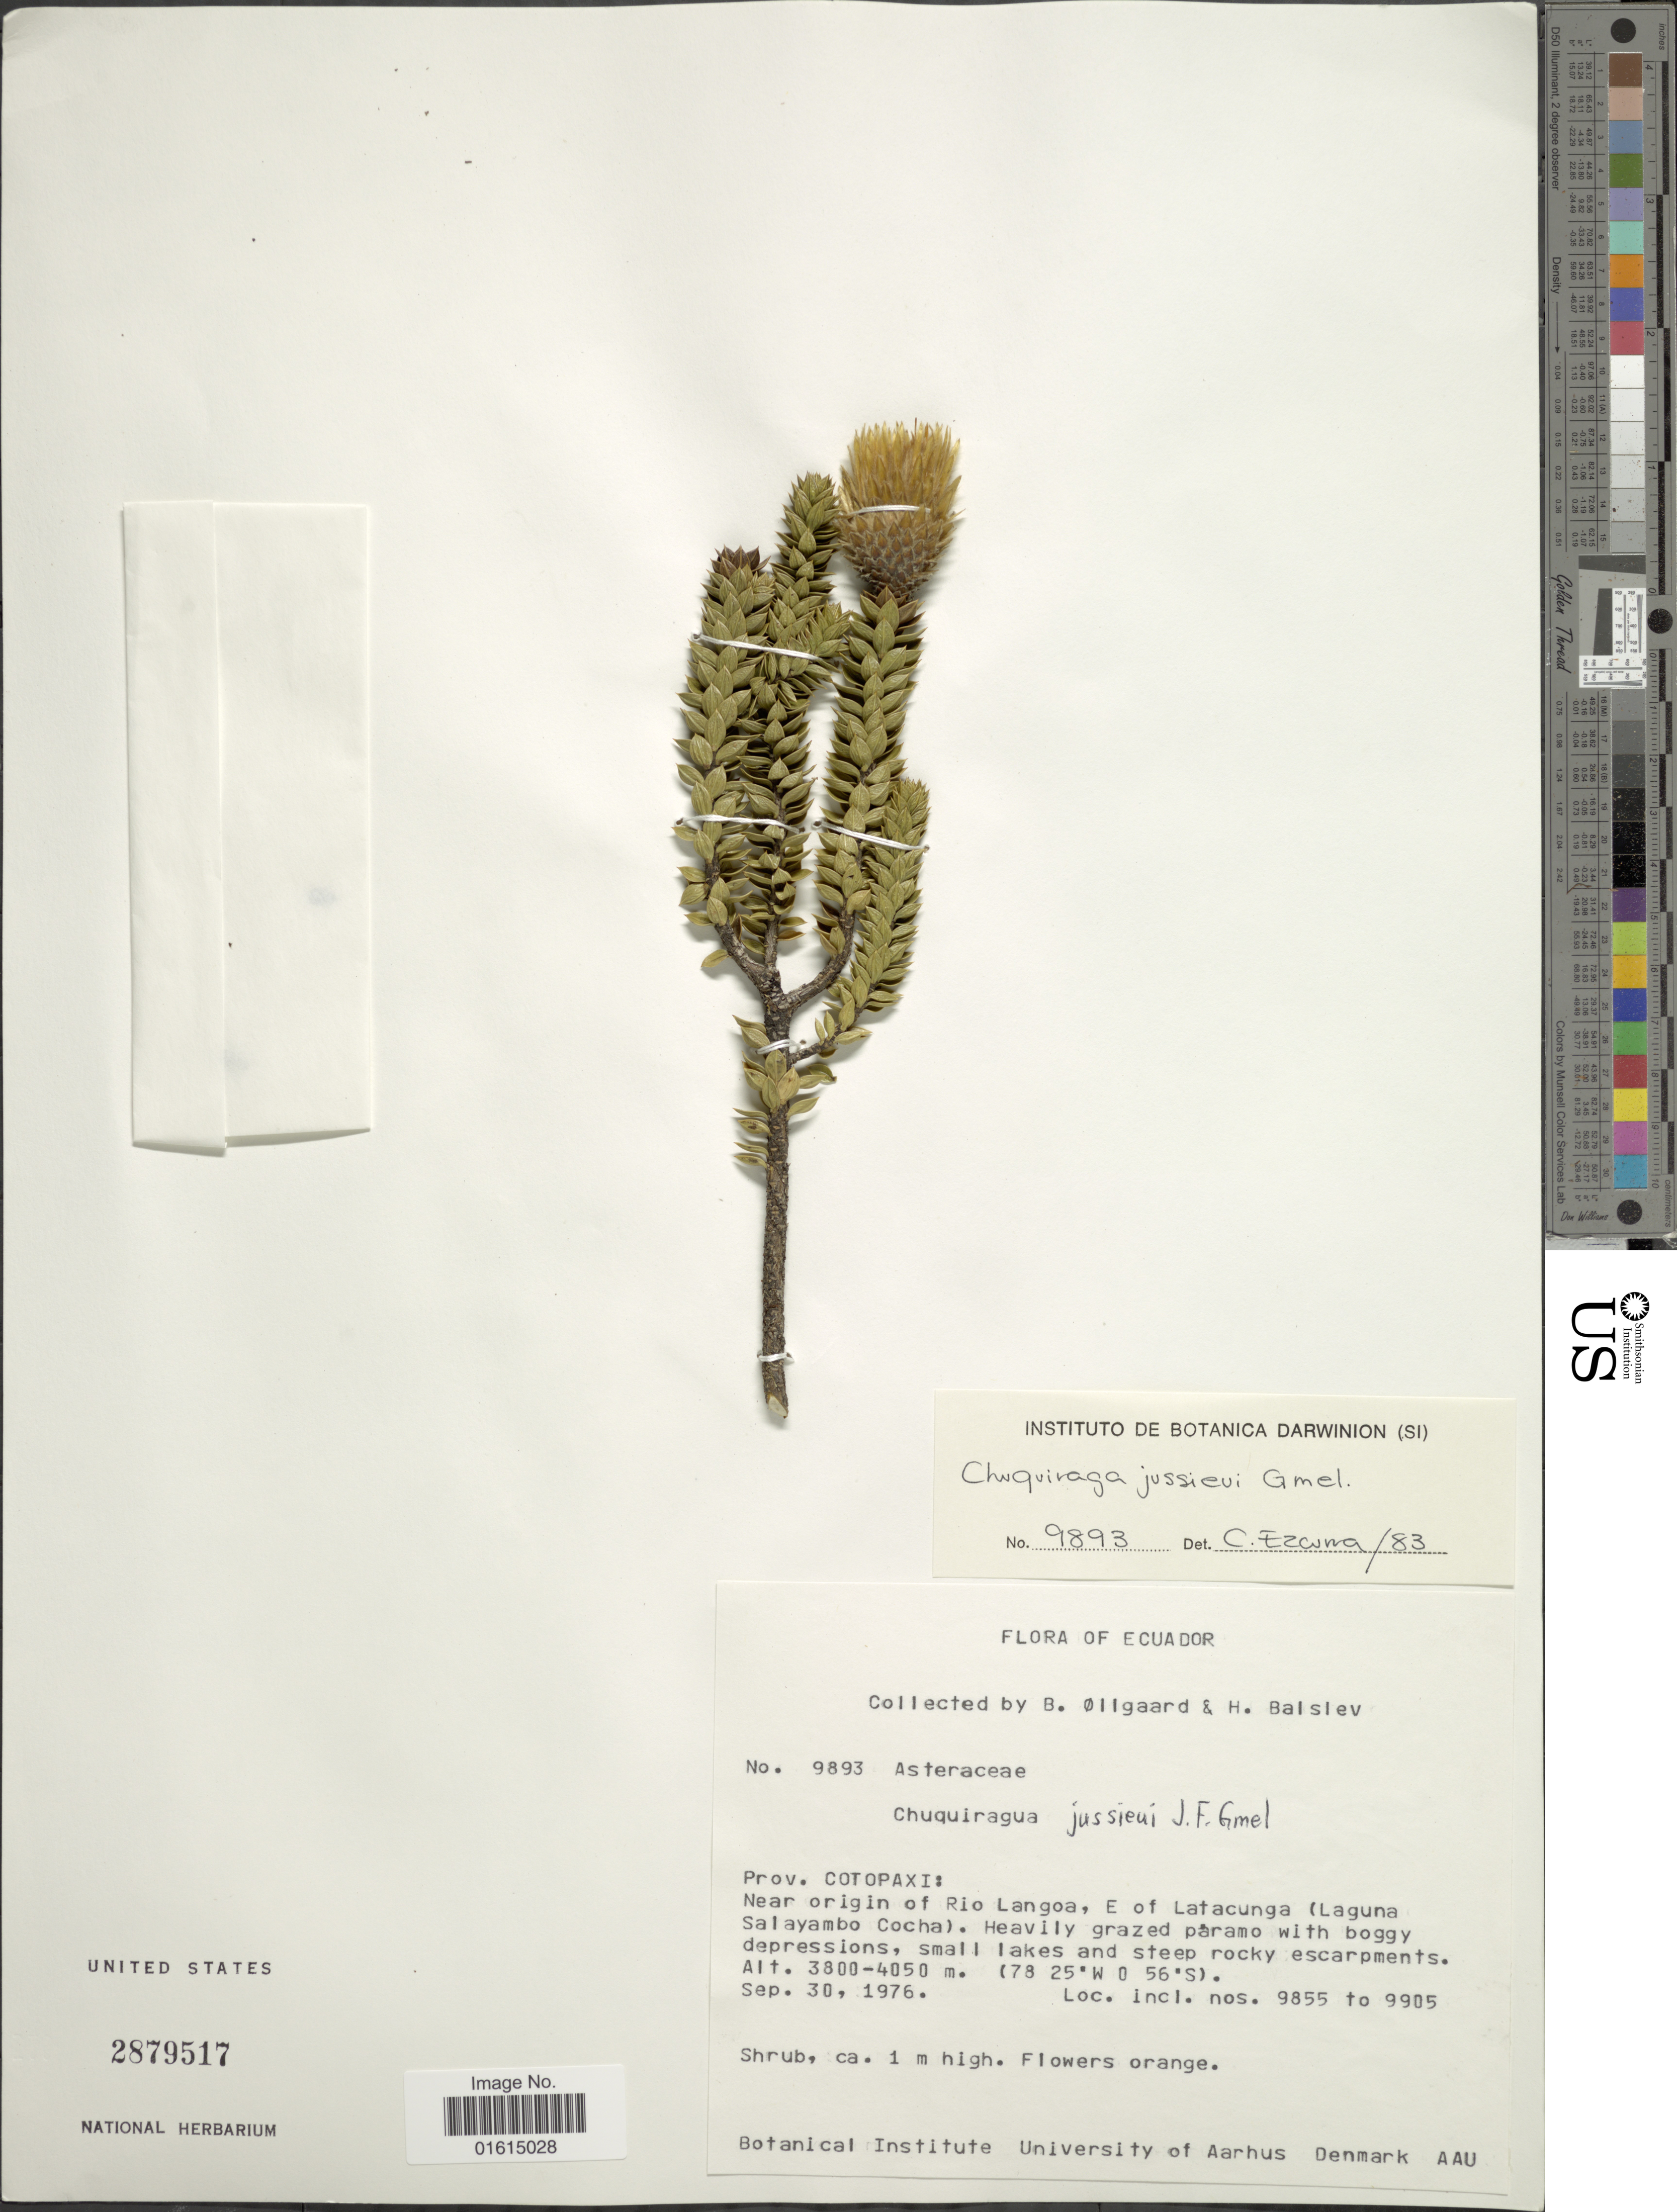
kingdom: Plantae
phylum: Tracheophyta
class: Magnoliopsida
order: Asterales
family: Asteraceae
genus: Chuquiraga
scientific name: Chuquiraga jussieui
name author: J.F. Gmel.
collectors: B. Øllgaard & H. Balslev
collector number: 9893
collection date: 1976-09-30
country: Ecuador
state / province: Cotopaxi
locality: Prov. Cotopaxi, near origin of Rio Langoa, E of Latacunga (Laguna Salayambo Cocha)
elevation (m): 3800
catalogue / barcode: US 2879517